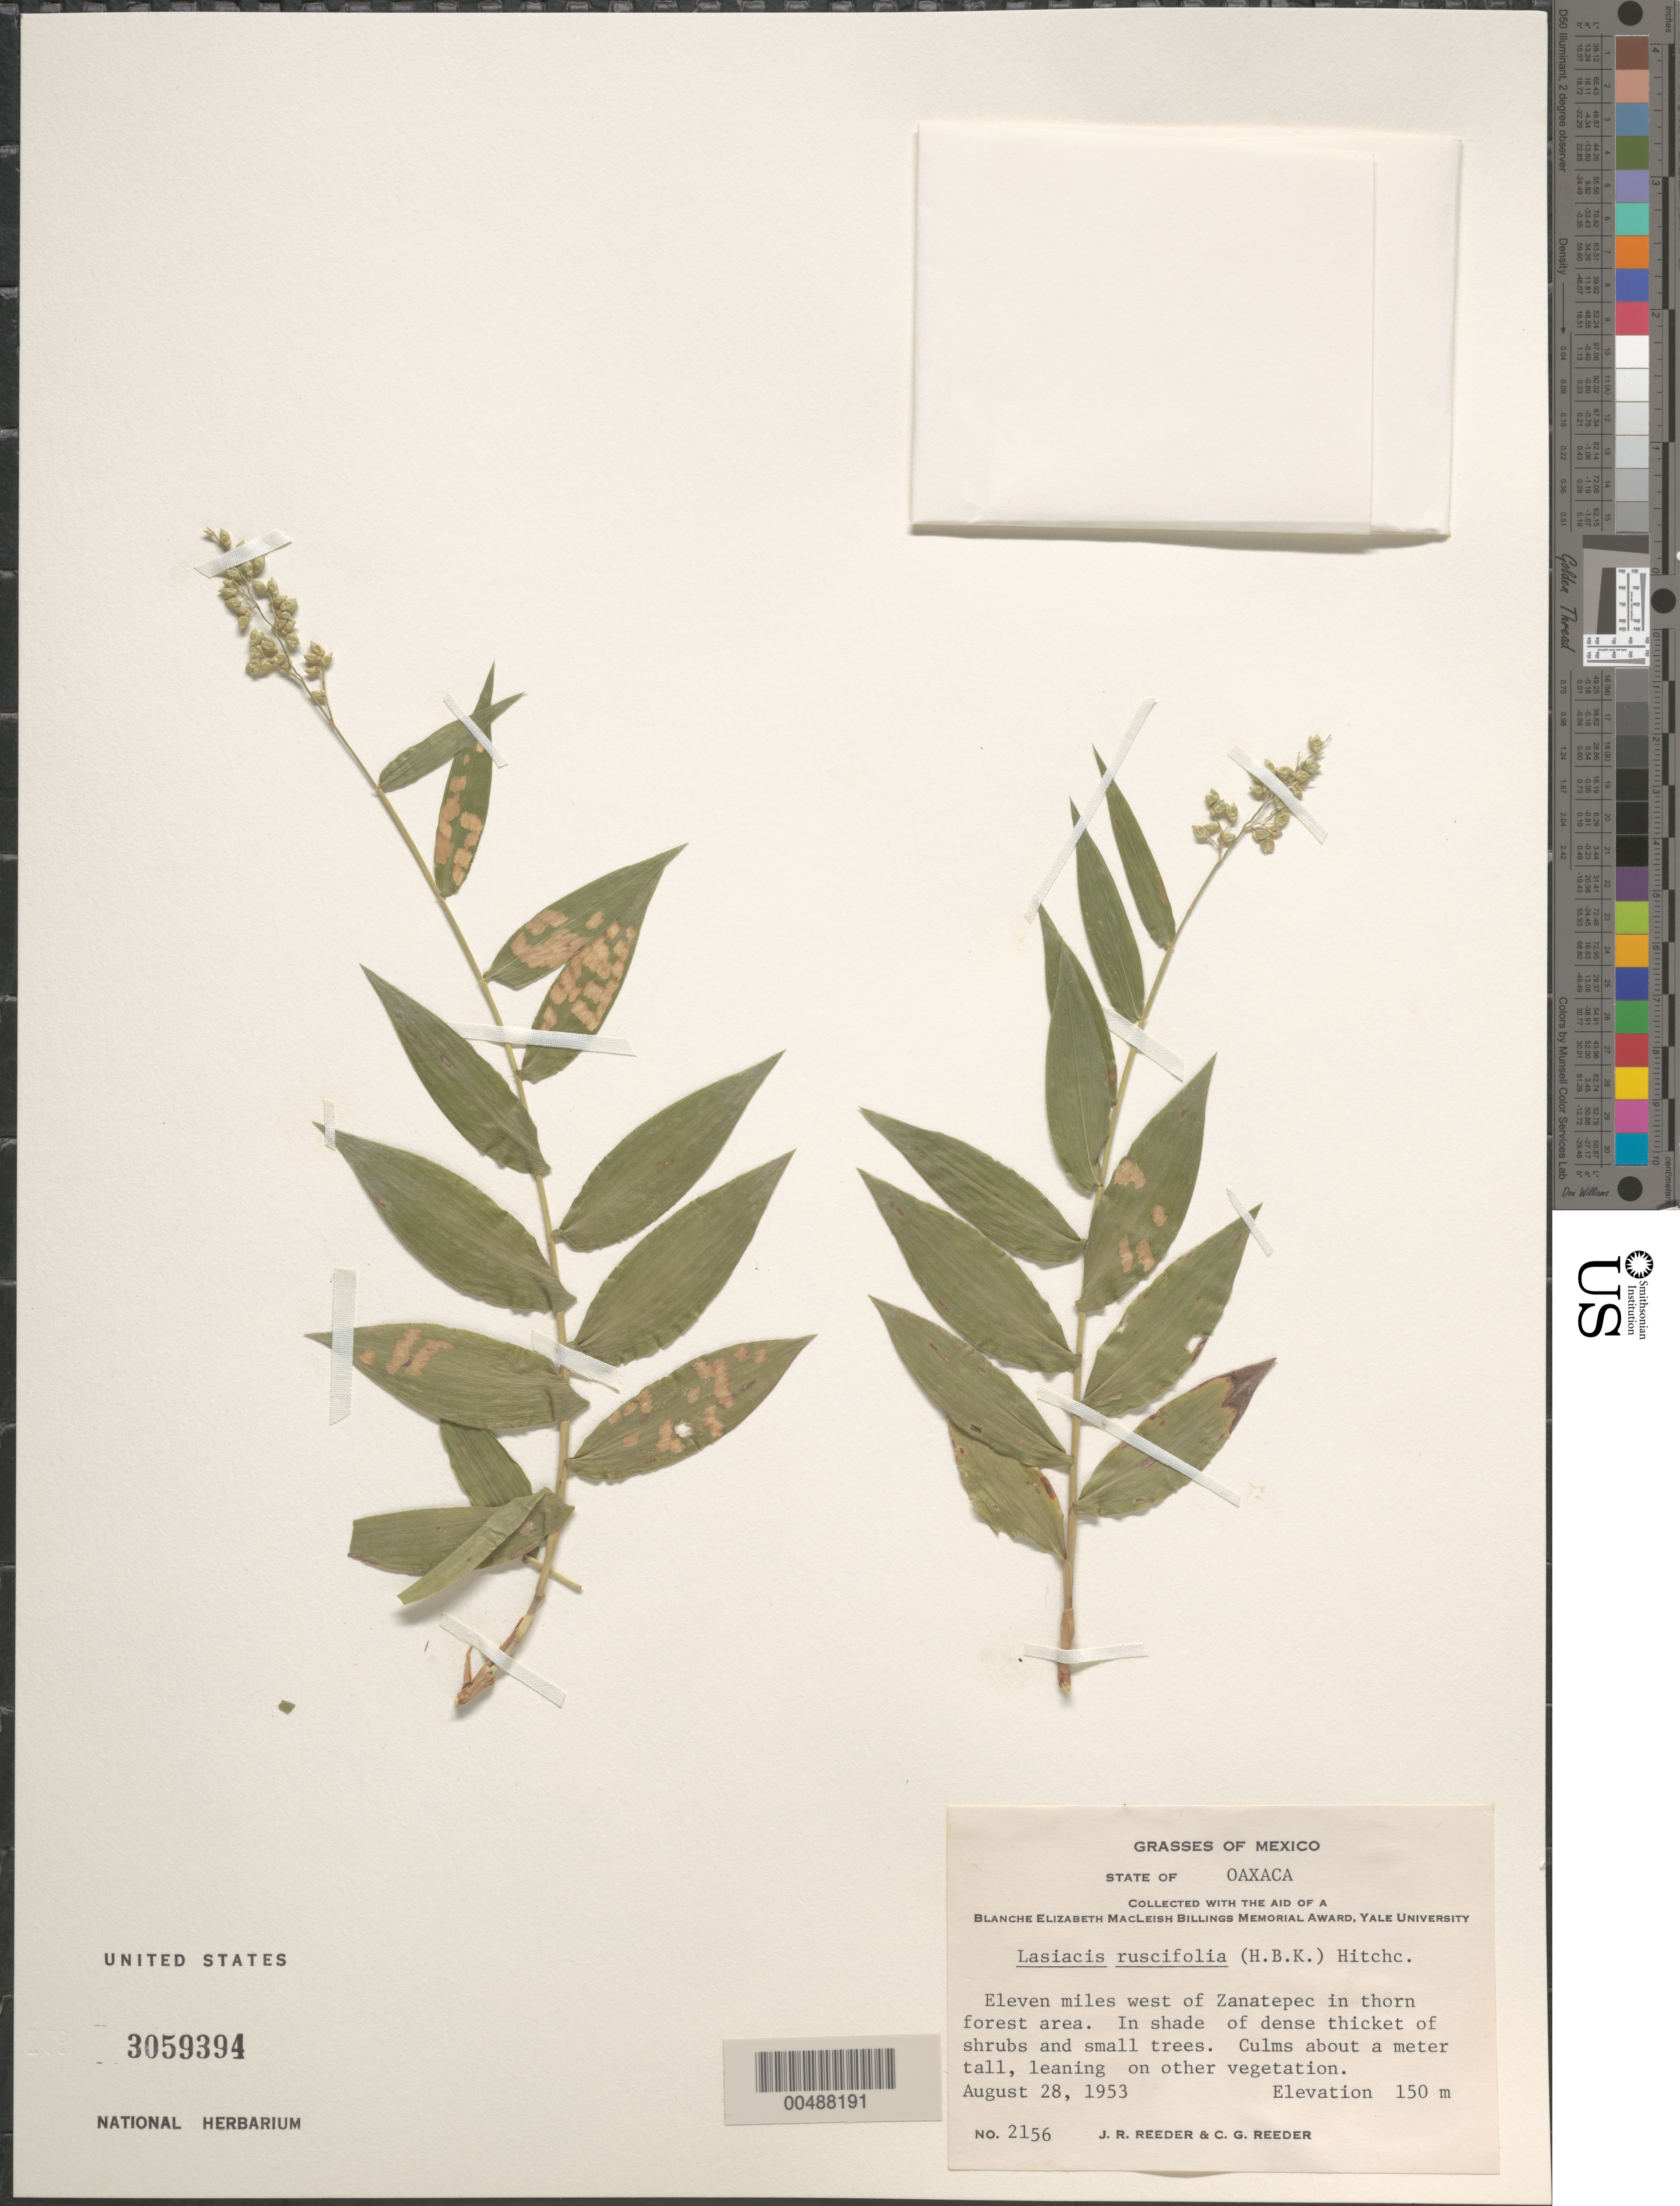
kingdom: Plantae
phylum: Tracheophyta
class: Liliopsida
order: Poales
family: Poaceae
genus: Lasiacis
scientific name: Lasiacis ruscifolia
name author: (Kunth) Hitchc.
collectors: J. R. Reeder & C. G. Reeder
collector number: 2156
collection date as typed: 28 Aug 1953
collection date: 1953-08-28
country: Mexico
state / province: Oaxaca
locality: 11 mi W of Zanatepec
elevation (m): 150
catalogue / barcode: US 3059394